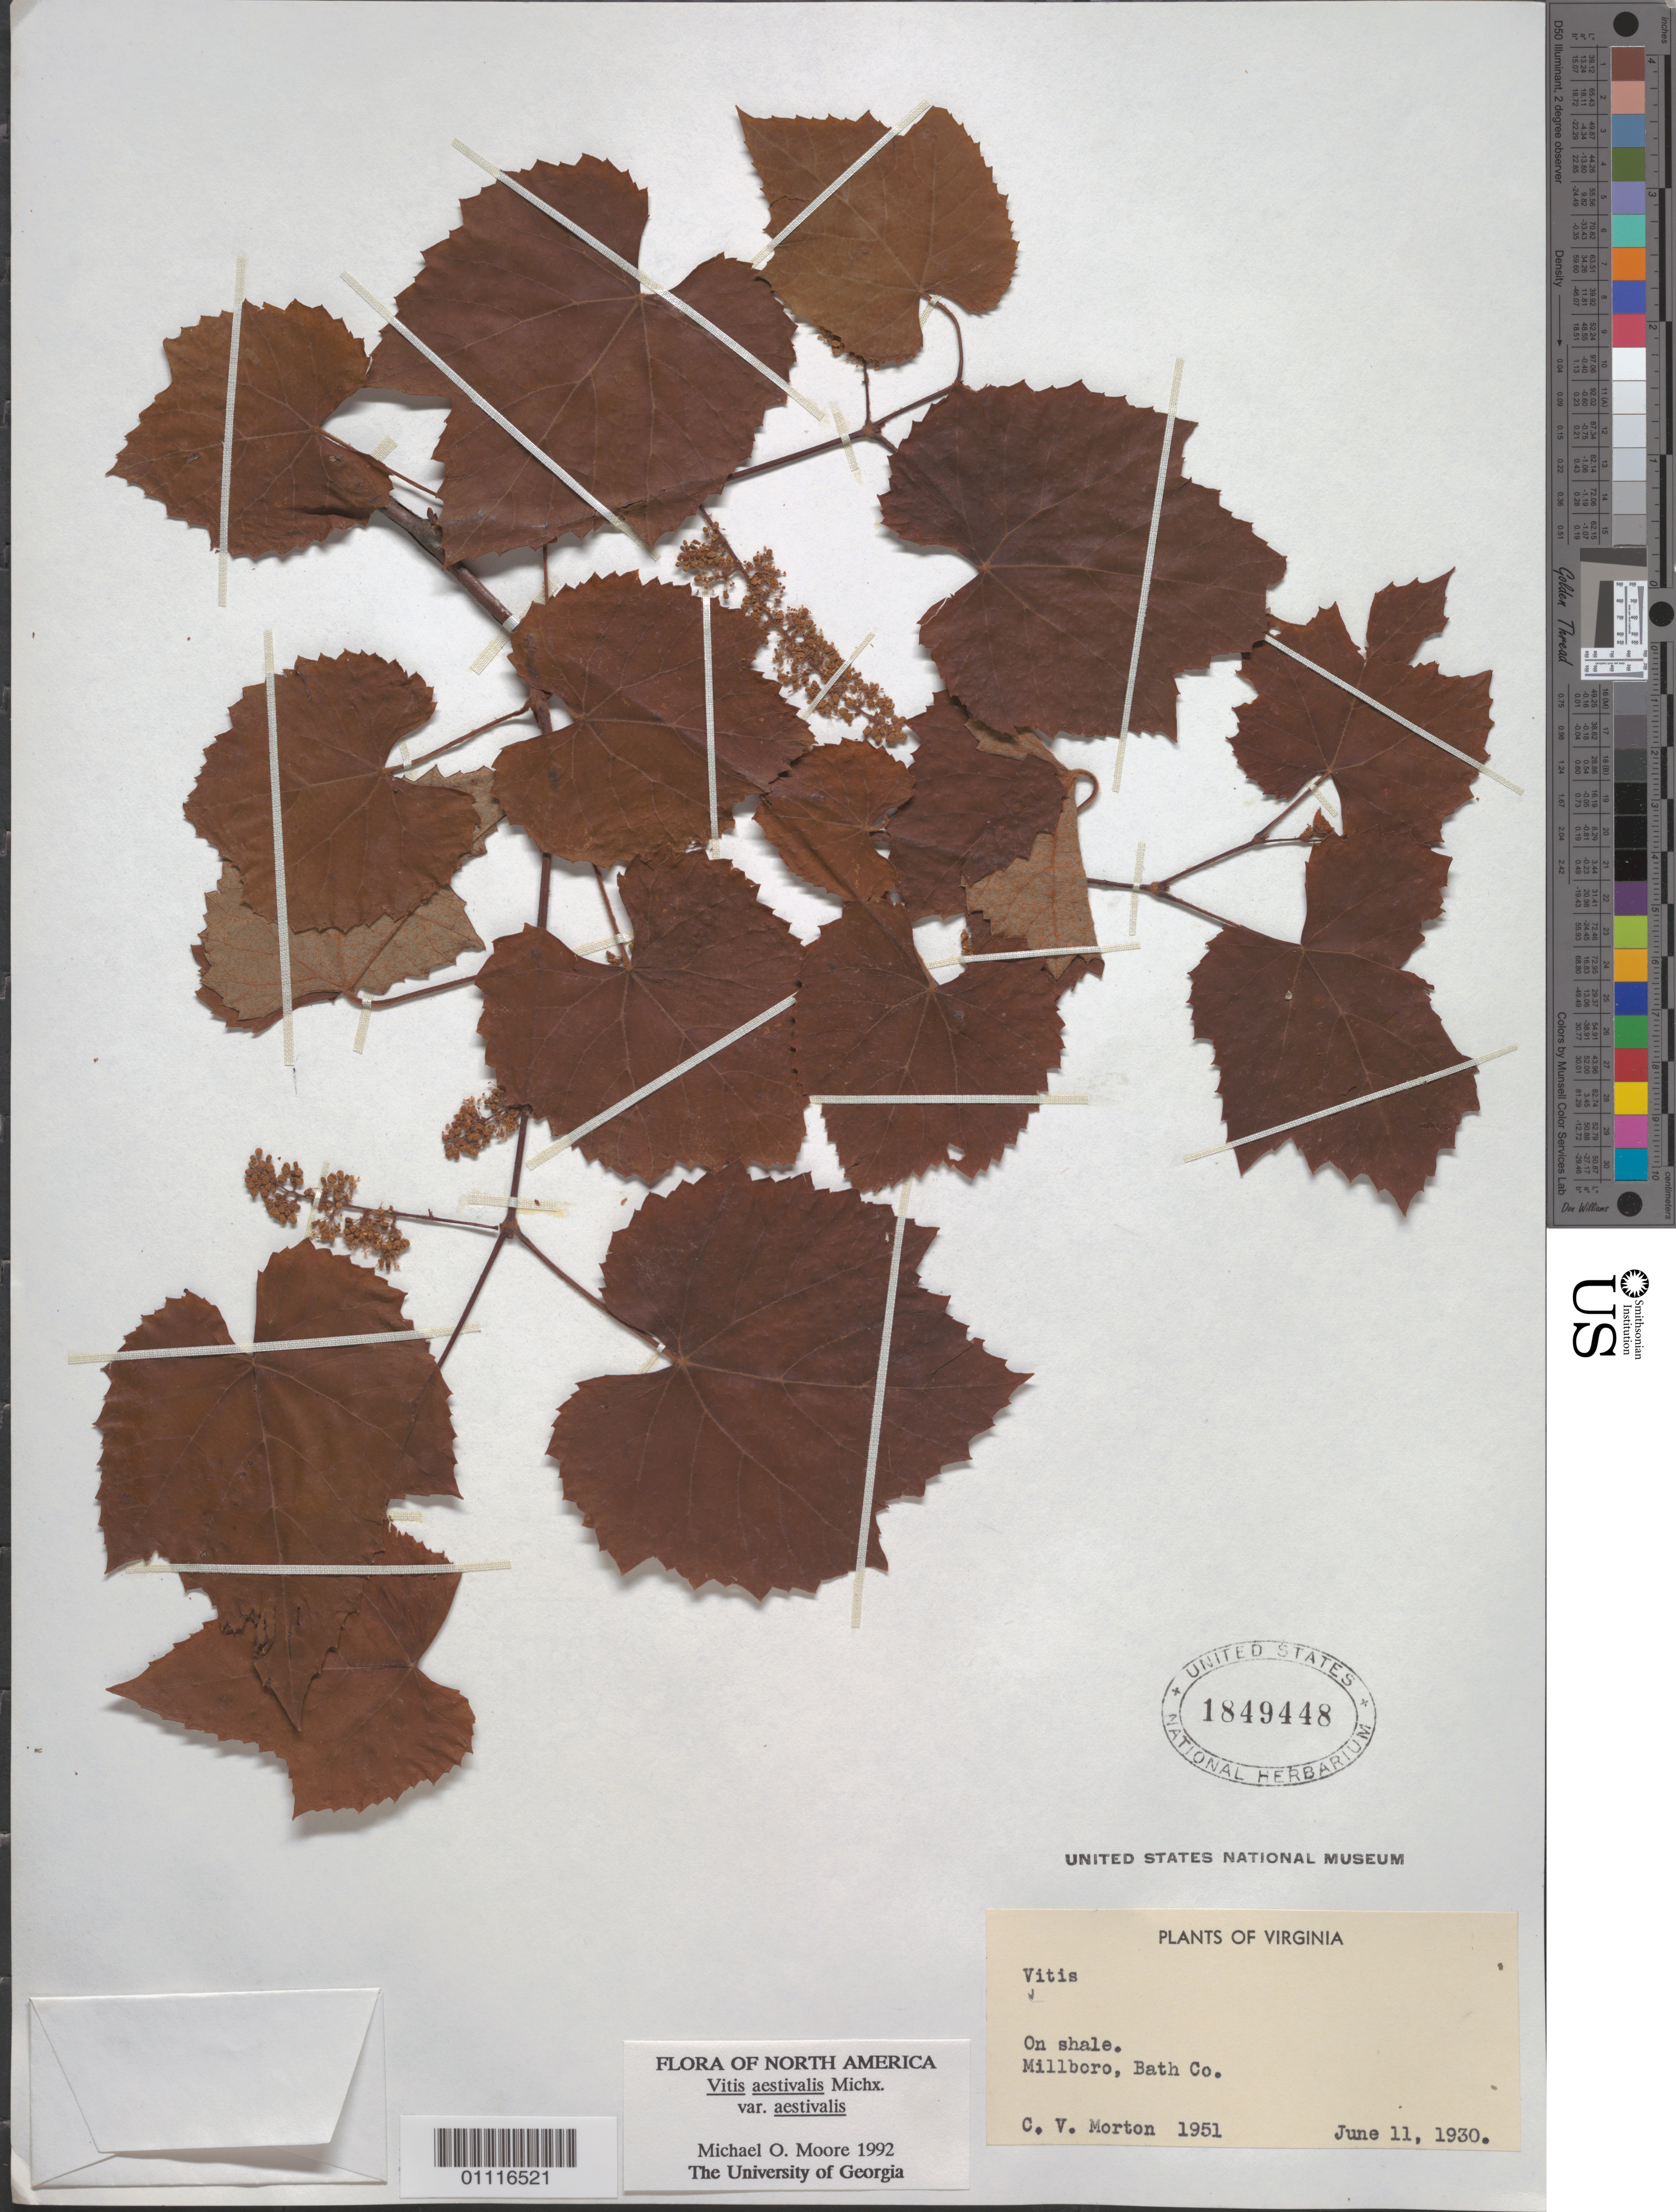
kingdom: Plantae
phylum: Tracheophyta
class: Magnoliopsida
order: Vitales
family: Vitaceae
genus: Vitis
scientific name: Vitis aestivalis var. aestivalis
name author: Michx.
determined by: Moore, M. O.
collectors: C. V. Morton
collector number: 1951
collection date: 1930-06-11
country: United States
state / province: virginia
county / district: Bath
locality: On shale. Millboro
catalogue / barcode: US 1849448